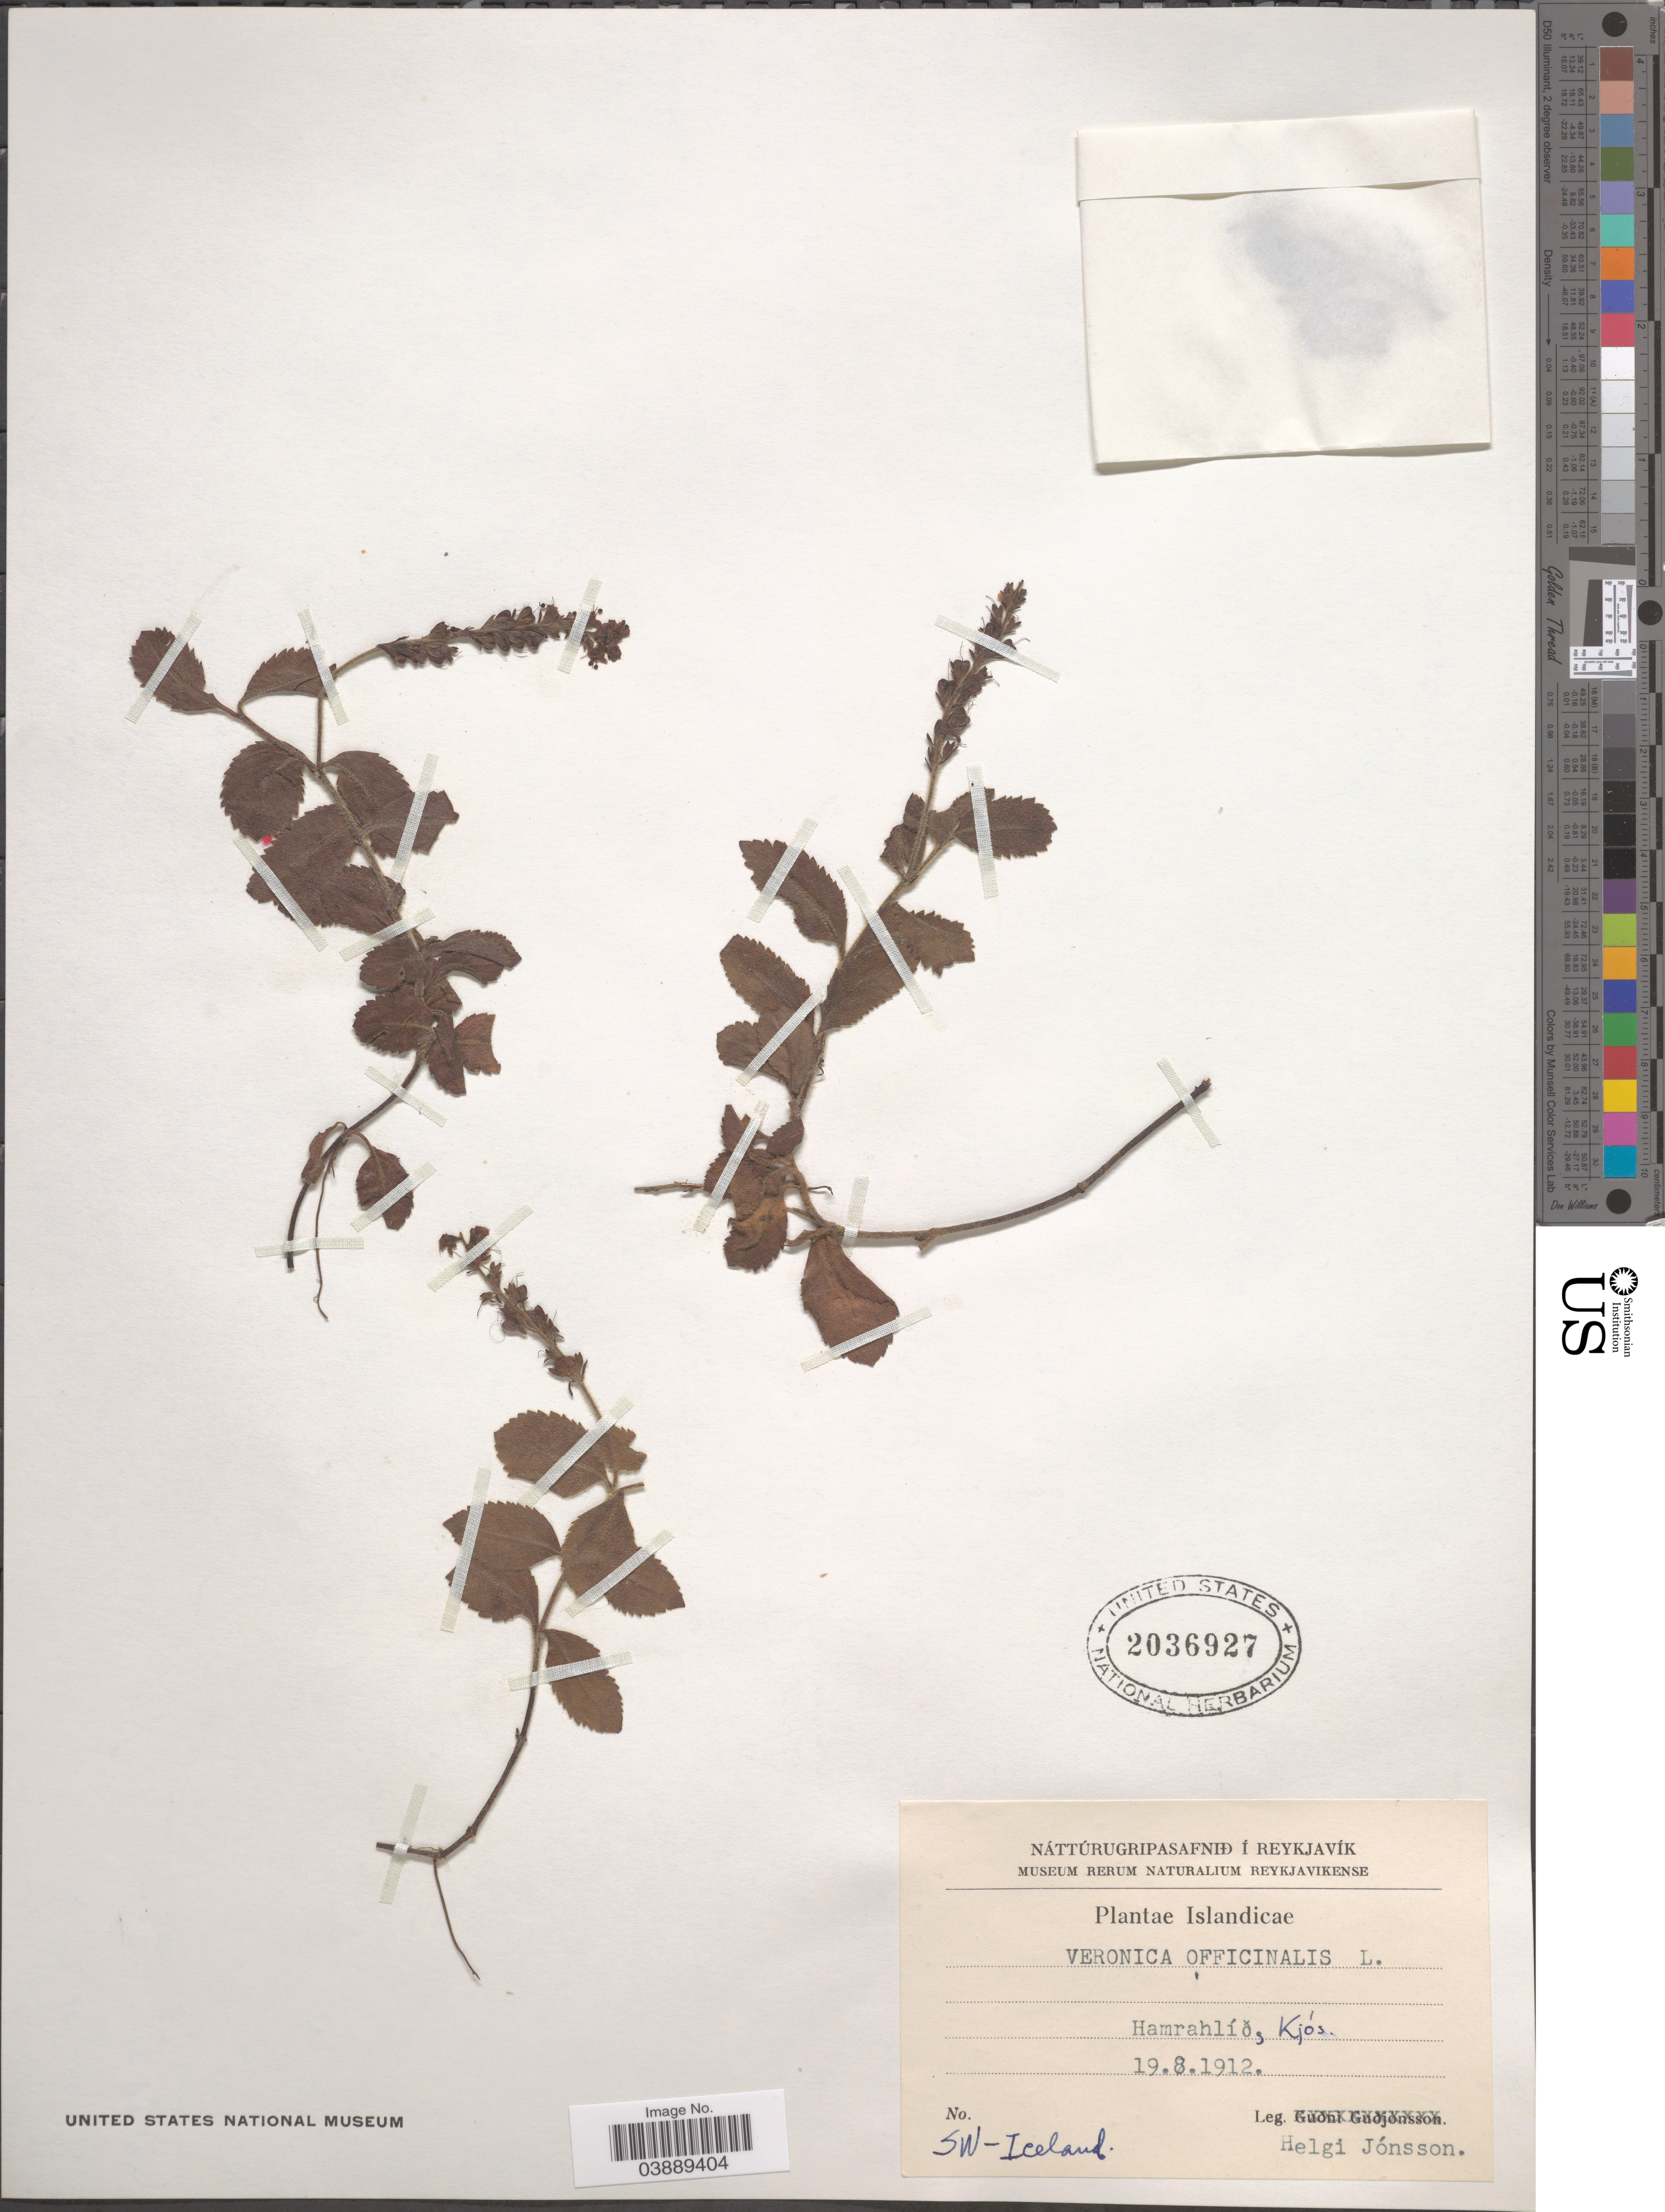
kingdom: Plantae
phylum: Tracheophyta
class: Magnoliopsida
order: Lamiales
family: Plantaginaceae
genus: Veronica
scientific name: Veronica officinalis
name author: L.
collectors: H. Jónsson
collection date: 1912-08-19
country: Iceland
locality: SW. Iceland. Hamrahlíŏ, Kjós.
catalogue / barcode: US 2036927